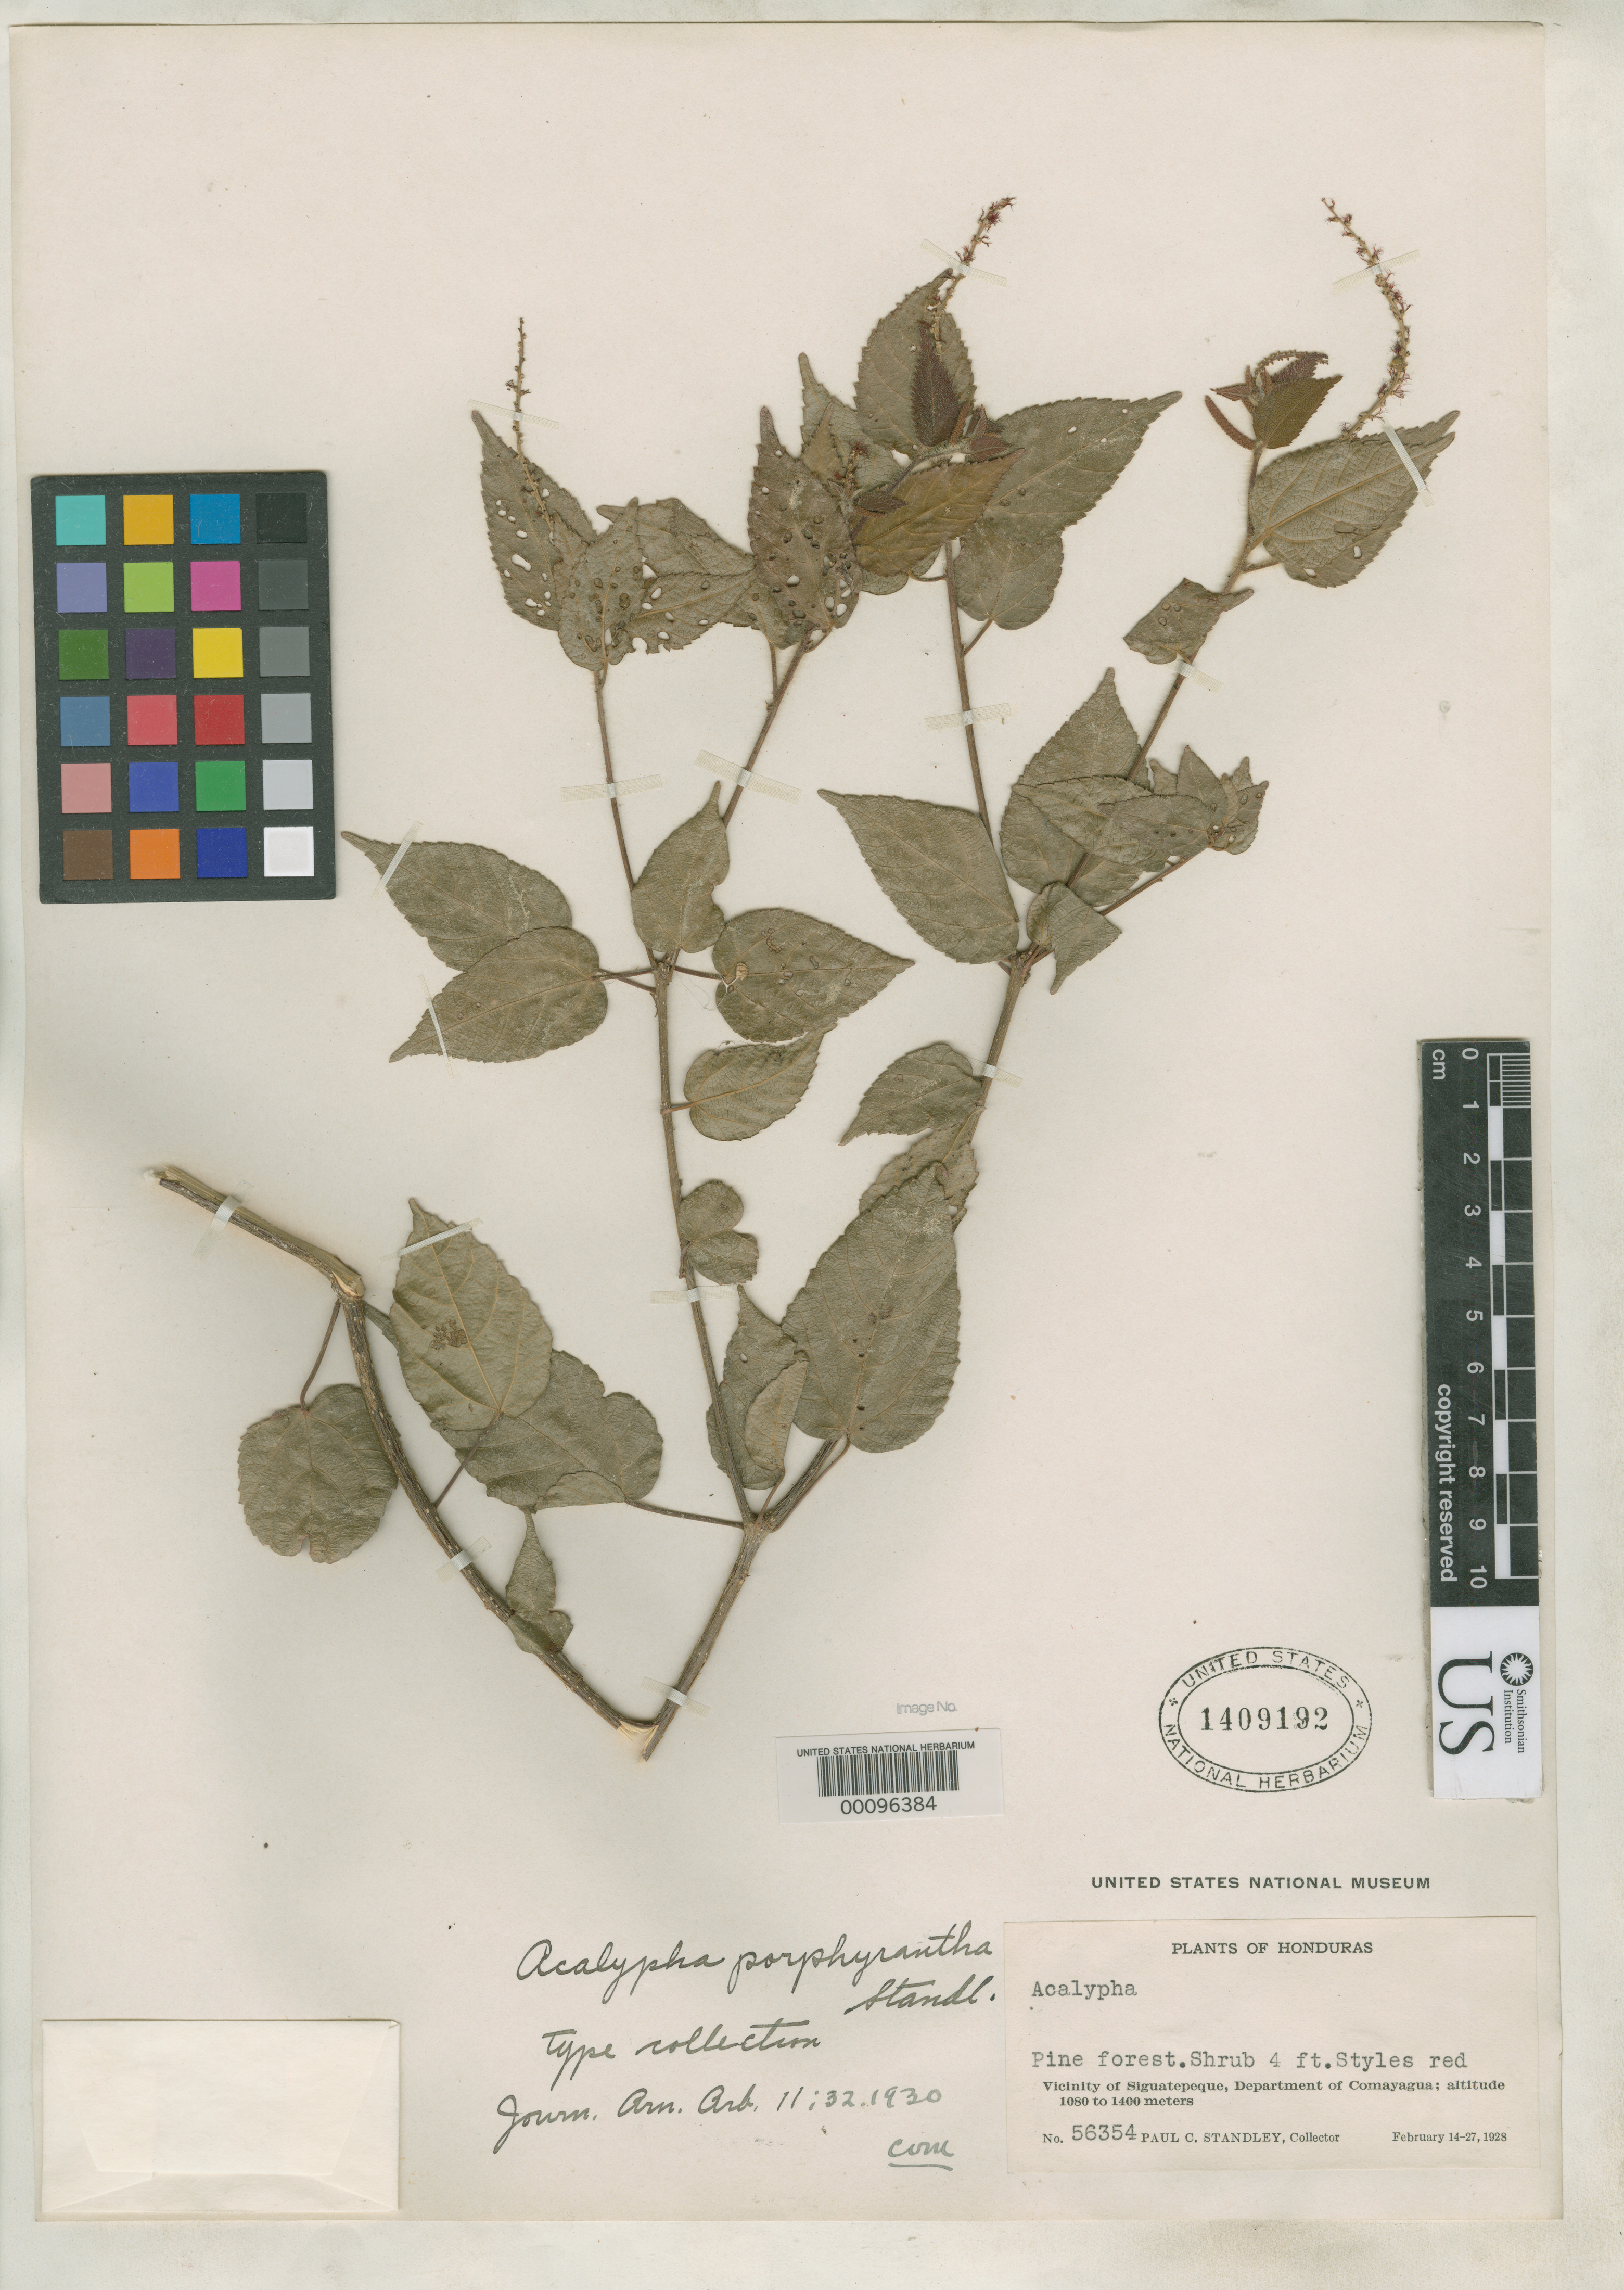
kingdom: Plantae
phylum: Tracheophyta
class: Magnoliopsida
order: Malpighiales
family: Euphorbiaceae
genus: Acalypha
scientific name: Acalypha porphyrantha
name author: Standl.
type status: Isotype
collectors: P. C. Standley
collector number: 56354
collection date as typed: Feb 1928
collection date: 1928-02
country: Honduras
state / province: Comayagua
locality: Siguatepeque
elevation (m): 1100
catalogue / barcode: US 1409192